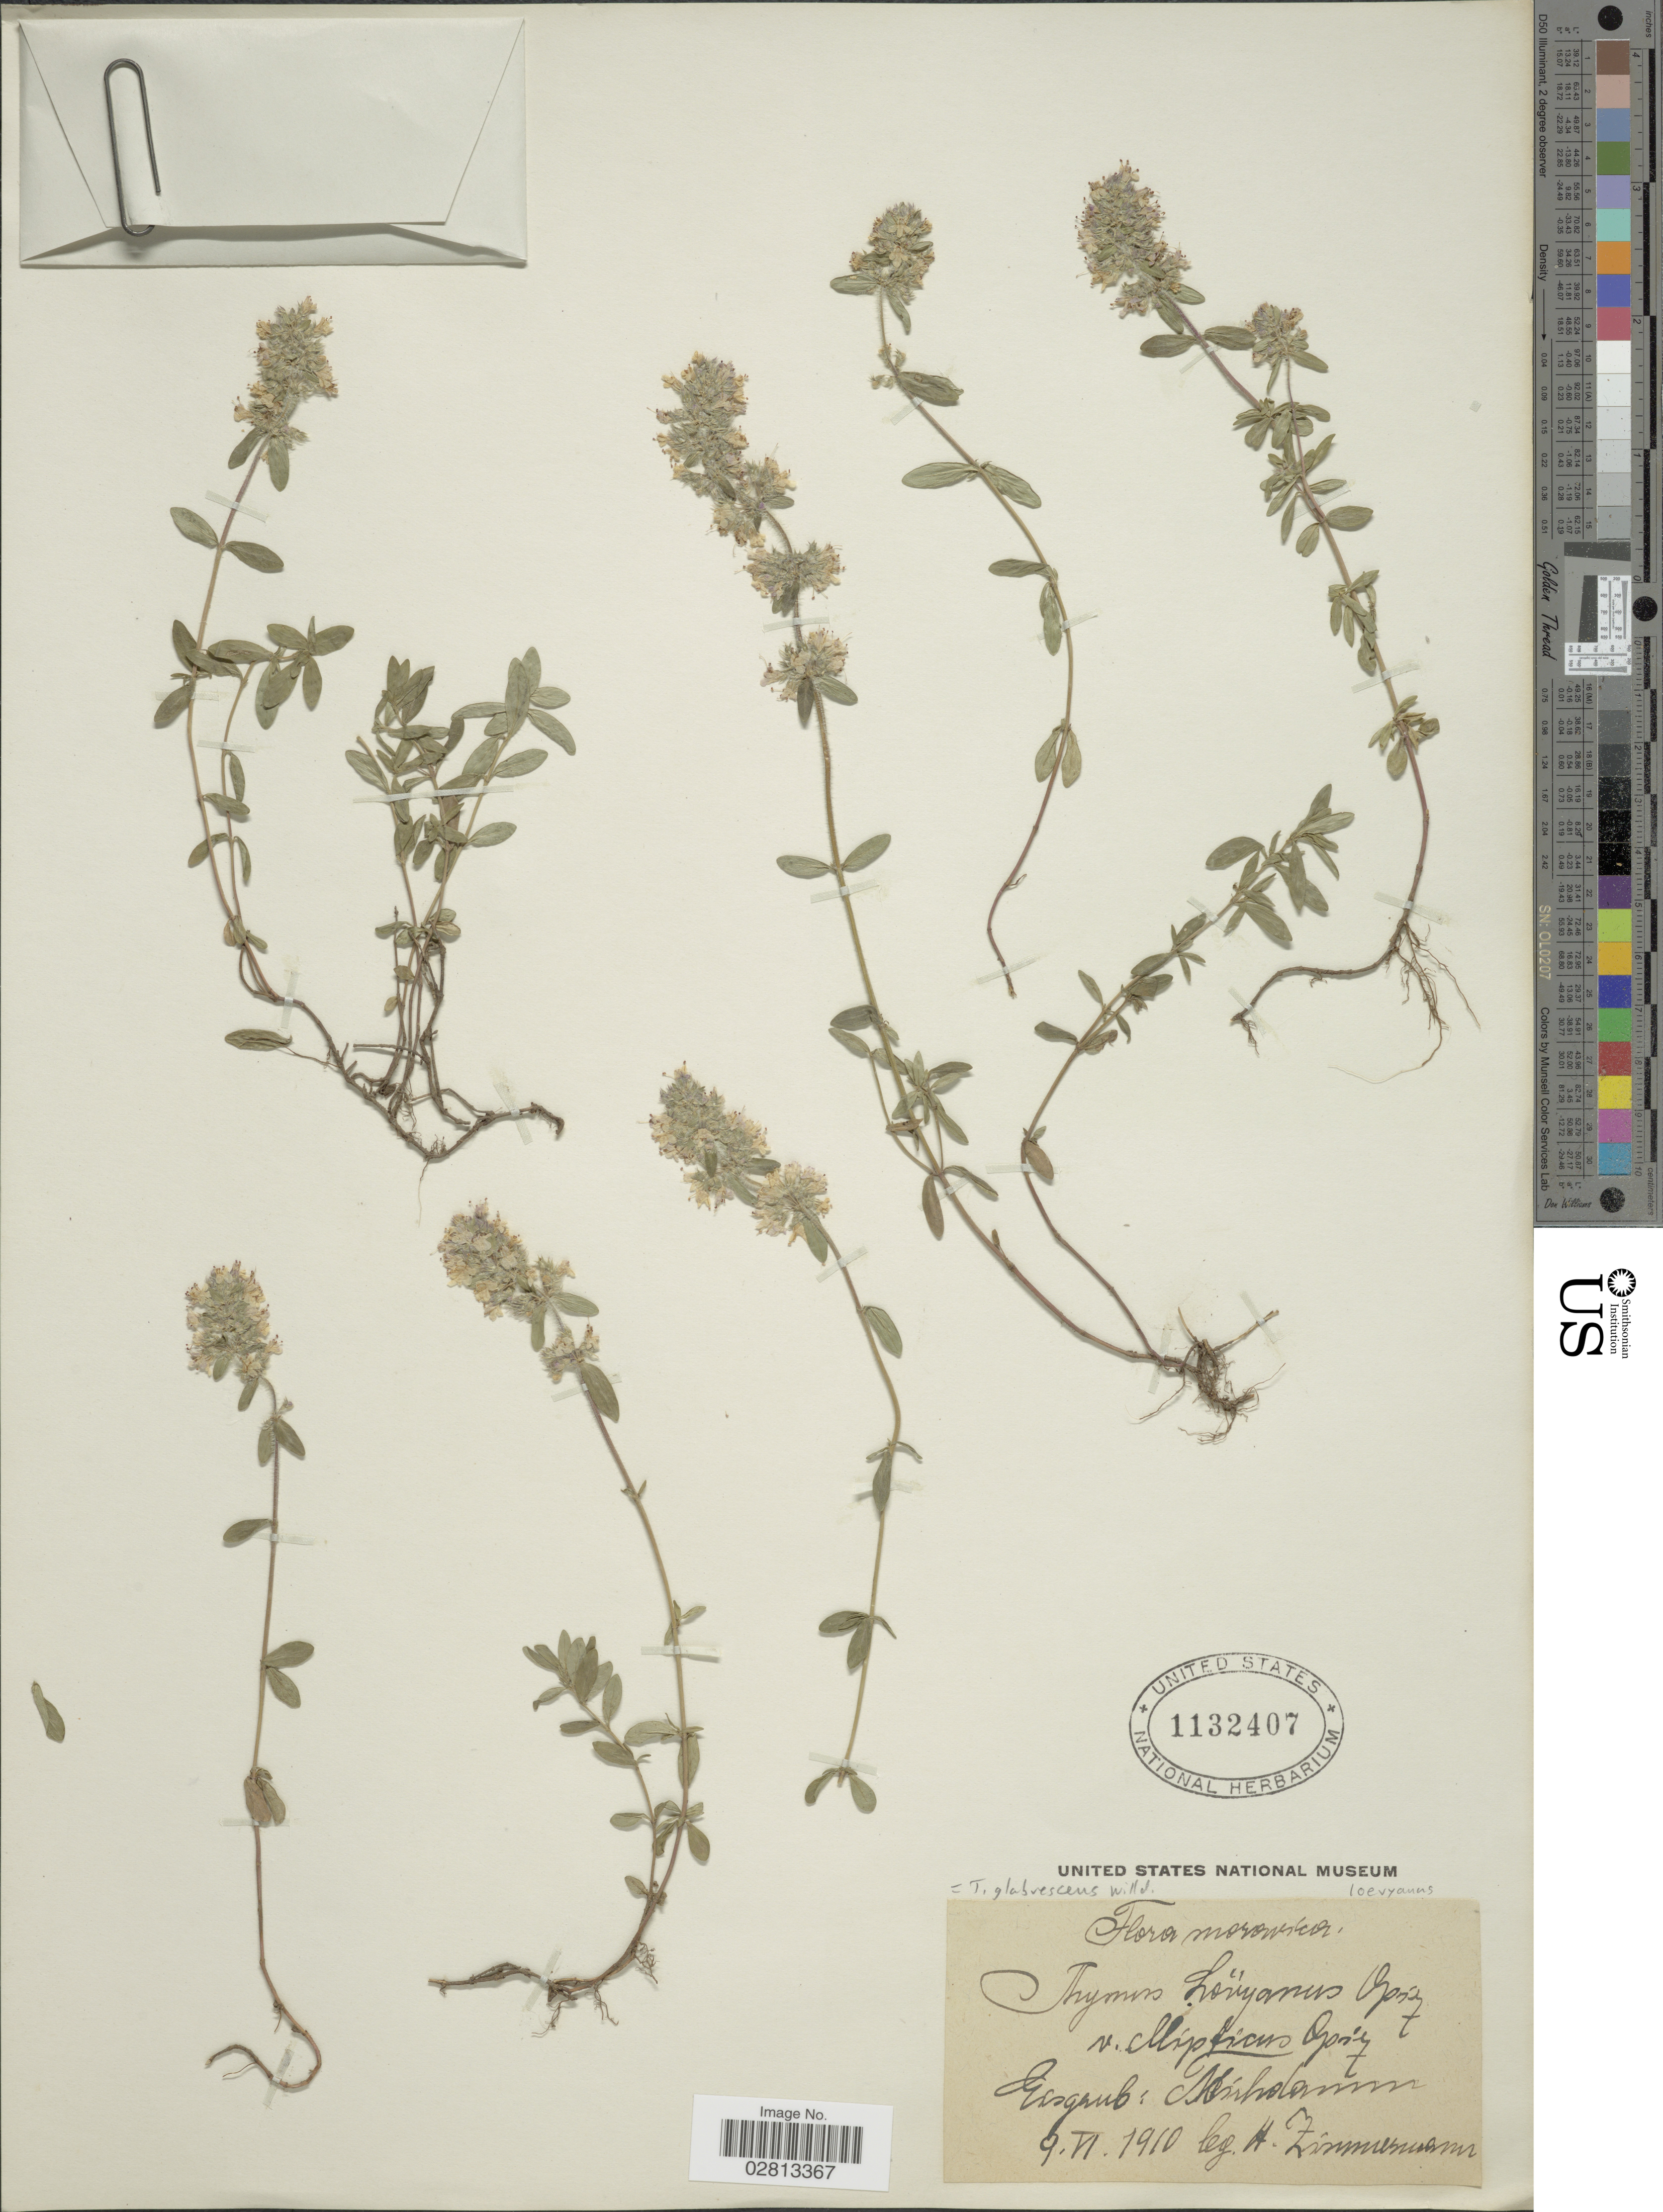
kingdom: Plantae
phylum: Tracheophyta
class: Magnoliopsida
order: Lamiales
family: Lamiaceae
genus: Thymus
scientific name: Thymus glabrescens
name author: Willd.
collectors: H. Zimmermann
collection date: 1910-06-09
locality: Morowika [interpreted]. Exsgrub: Mildeman [interpreted]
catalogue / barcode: US 1132407